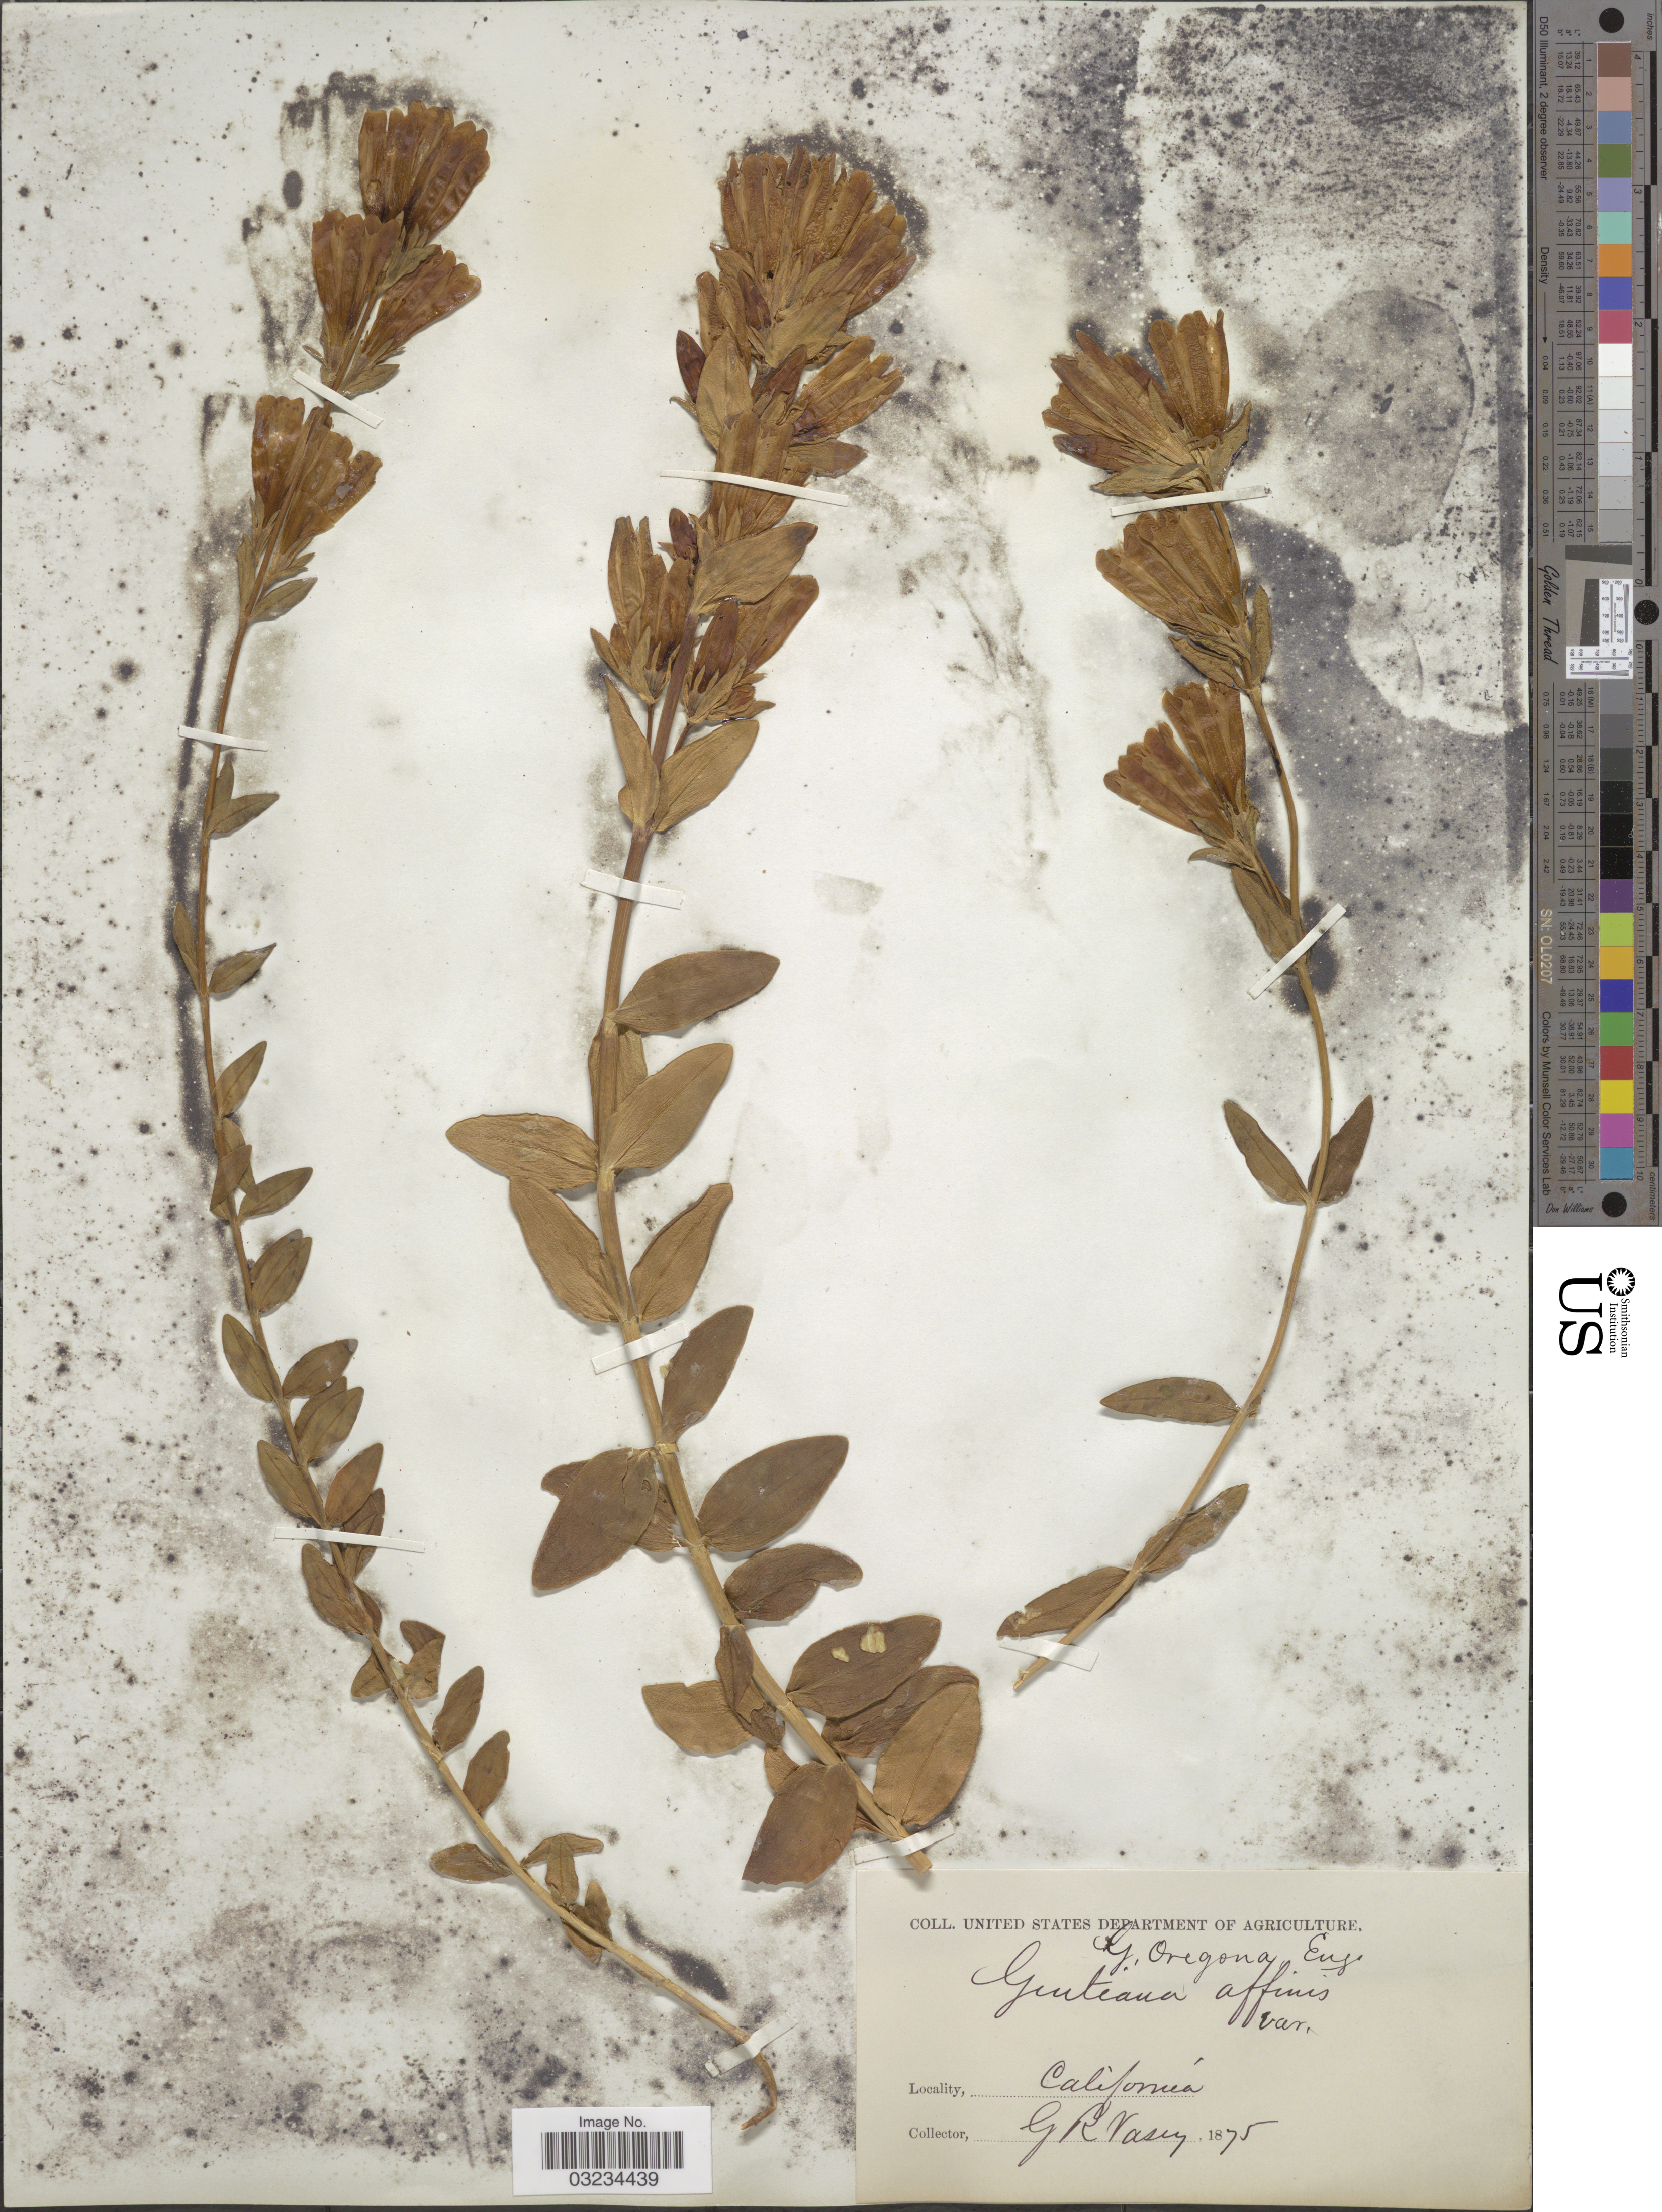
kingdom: Plantae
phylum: Tracheophyta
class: Magnoliopsida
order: Gentianales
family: Gentianaceae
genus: Gentiana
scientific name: Gentiana oregana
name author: Engelm. ex A. Gray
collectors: G. R. Vasey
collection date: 1875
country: United States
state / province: California